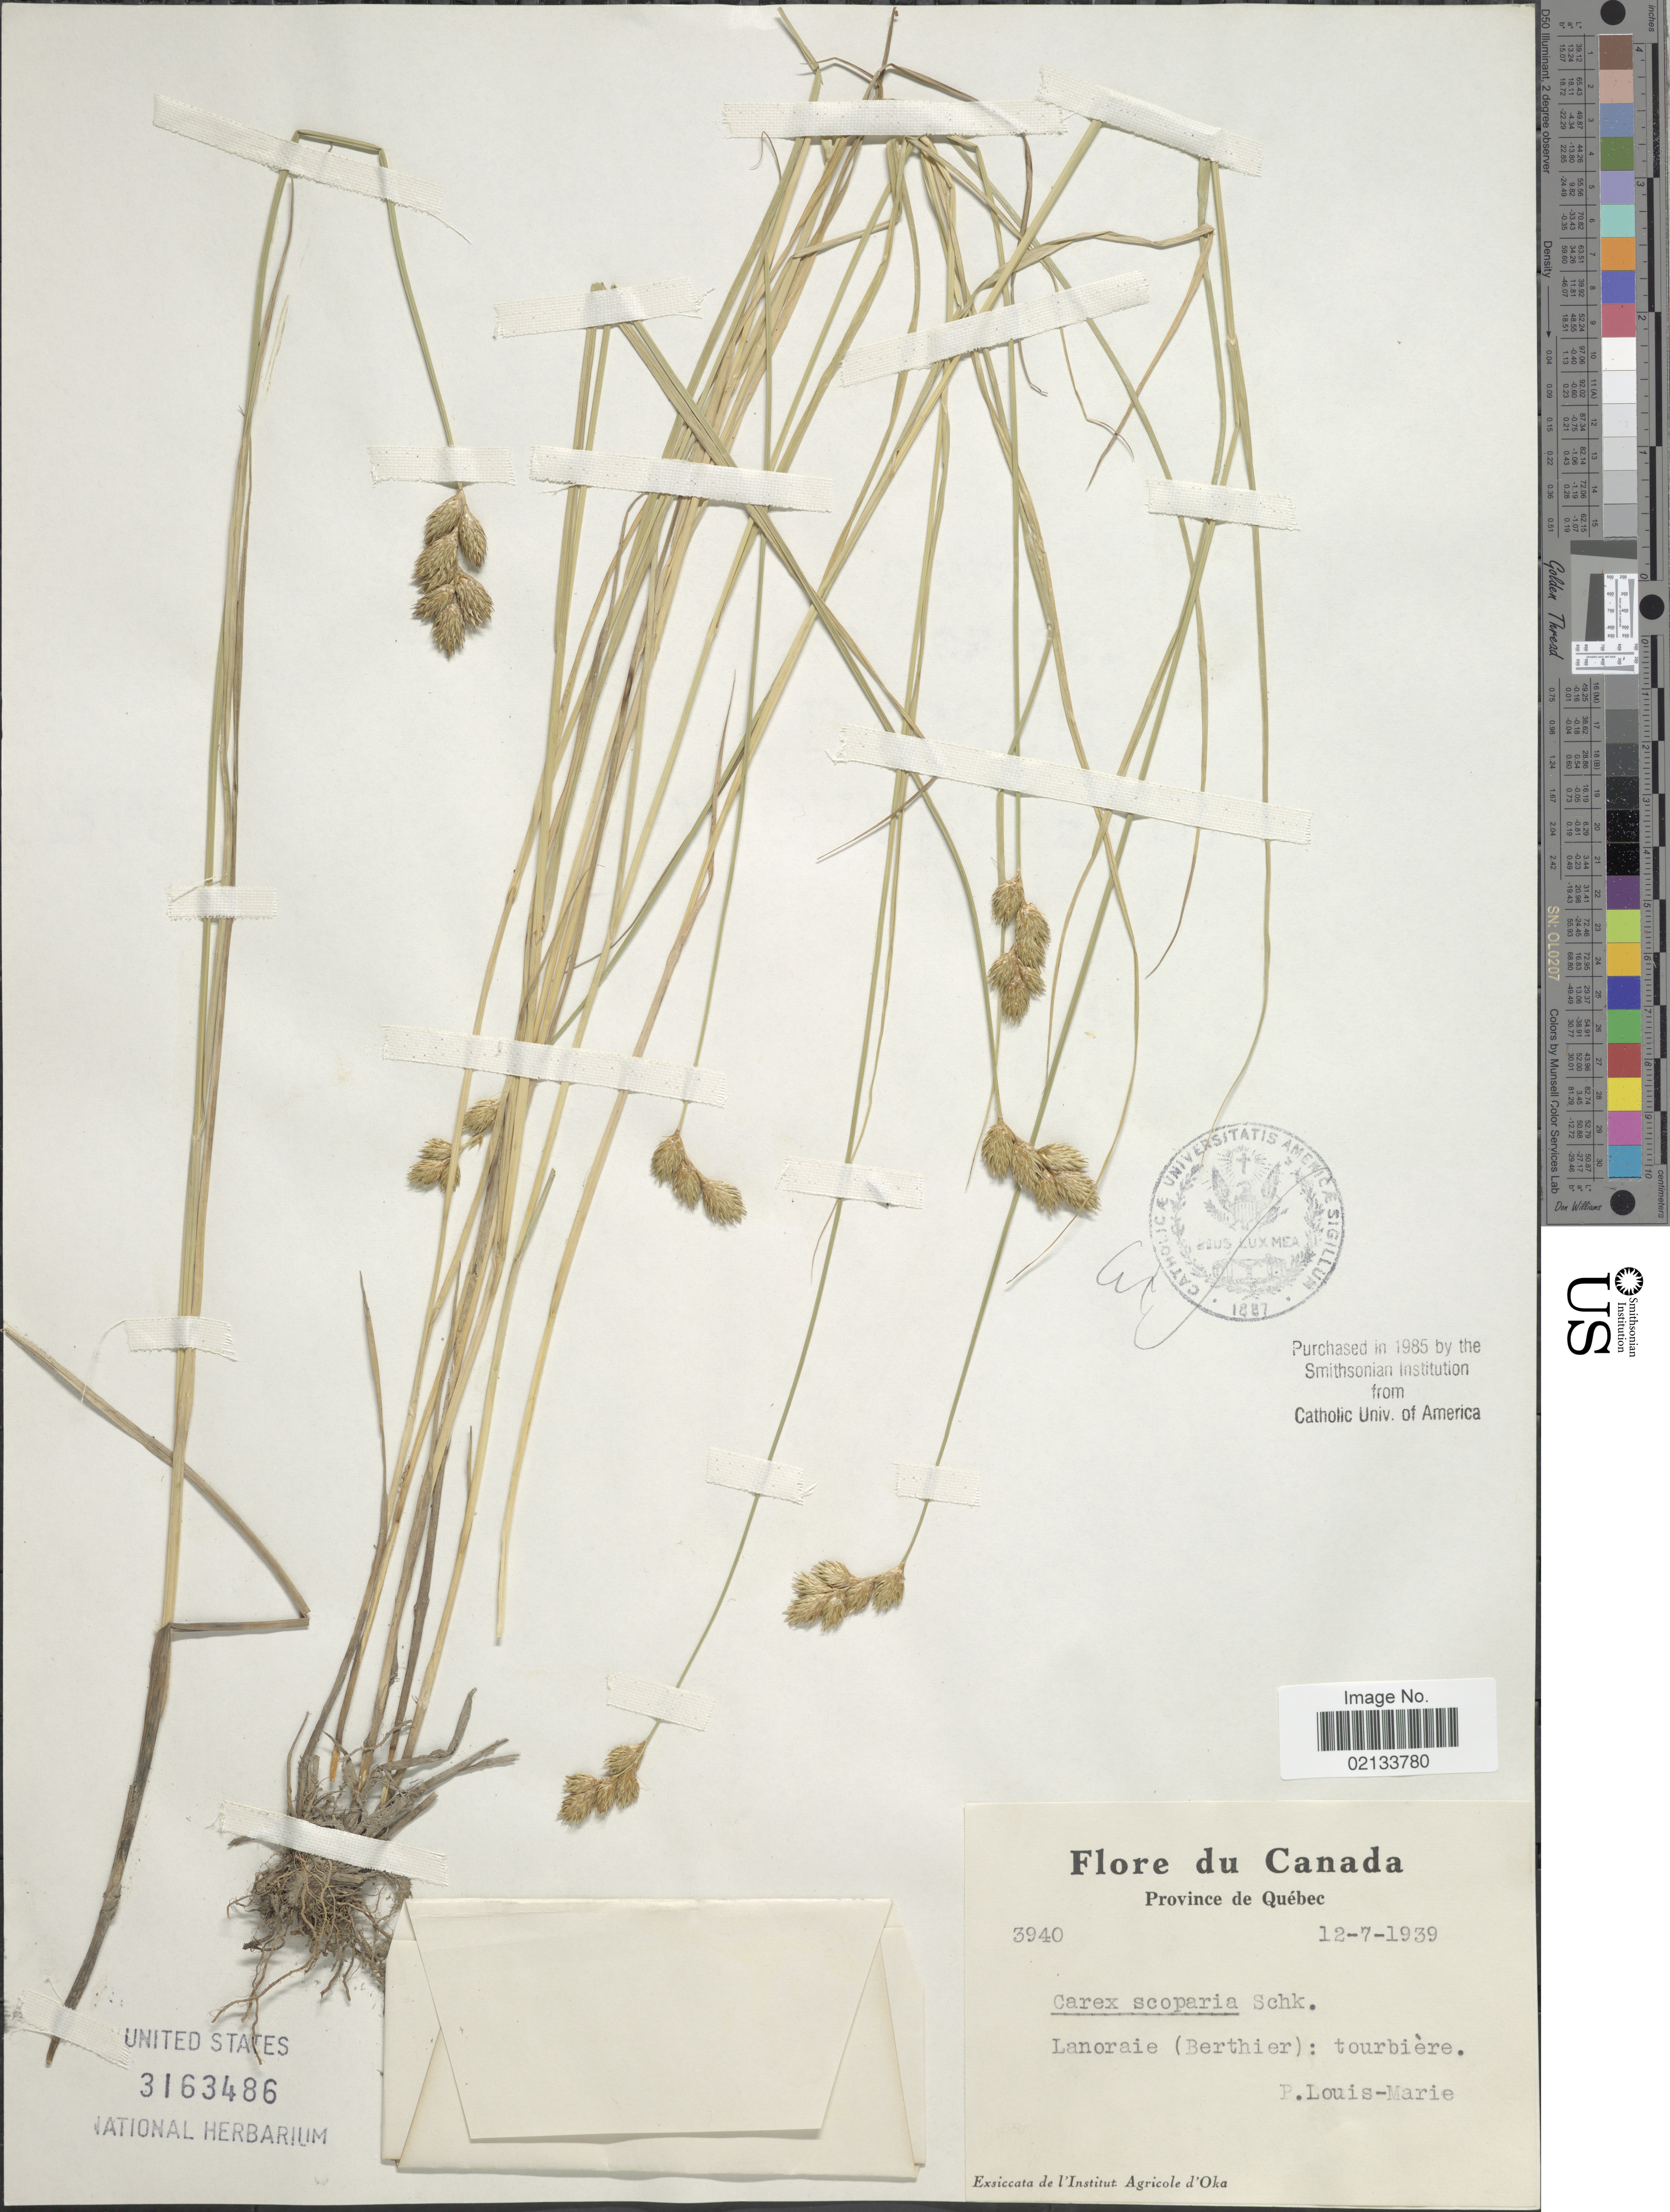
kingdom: Plantae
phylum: Tracheophyta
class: Liliopsida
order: Poales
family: Cyperaceae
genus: Carex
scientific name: Carex scoparia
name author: Schkuhr ex Willd.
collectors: L.-M. LaLonde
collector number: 3940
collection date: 1939-07-12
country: Canada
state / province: Quebec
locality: Lanoraie (Berthier): tourbière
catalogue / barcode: US 3163486